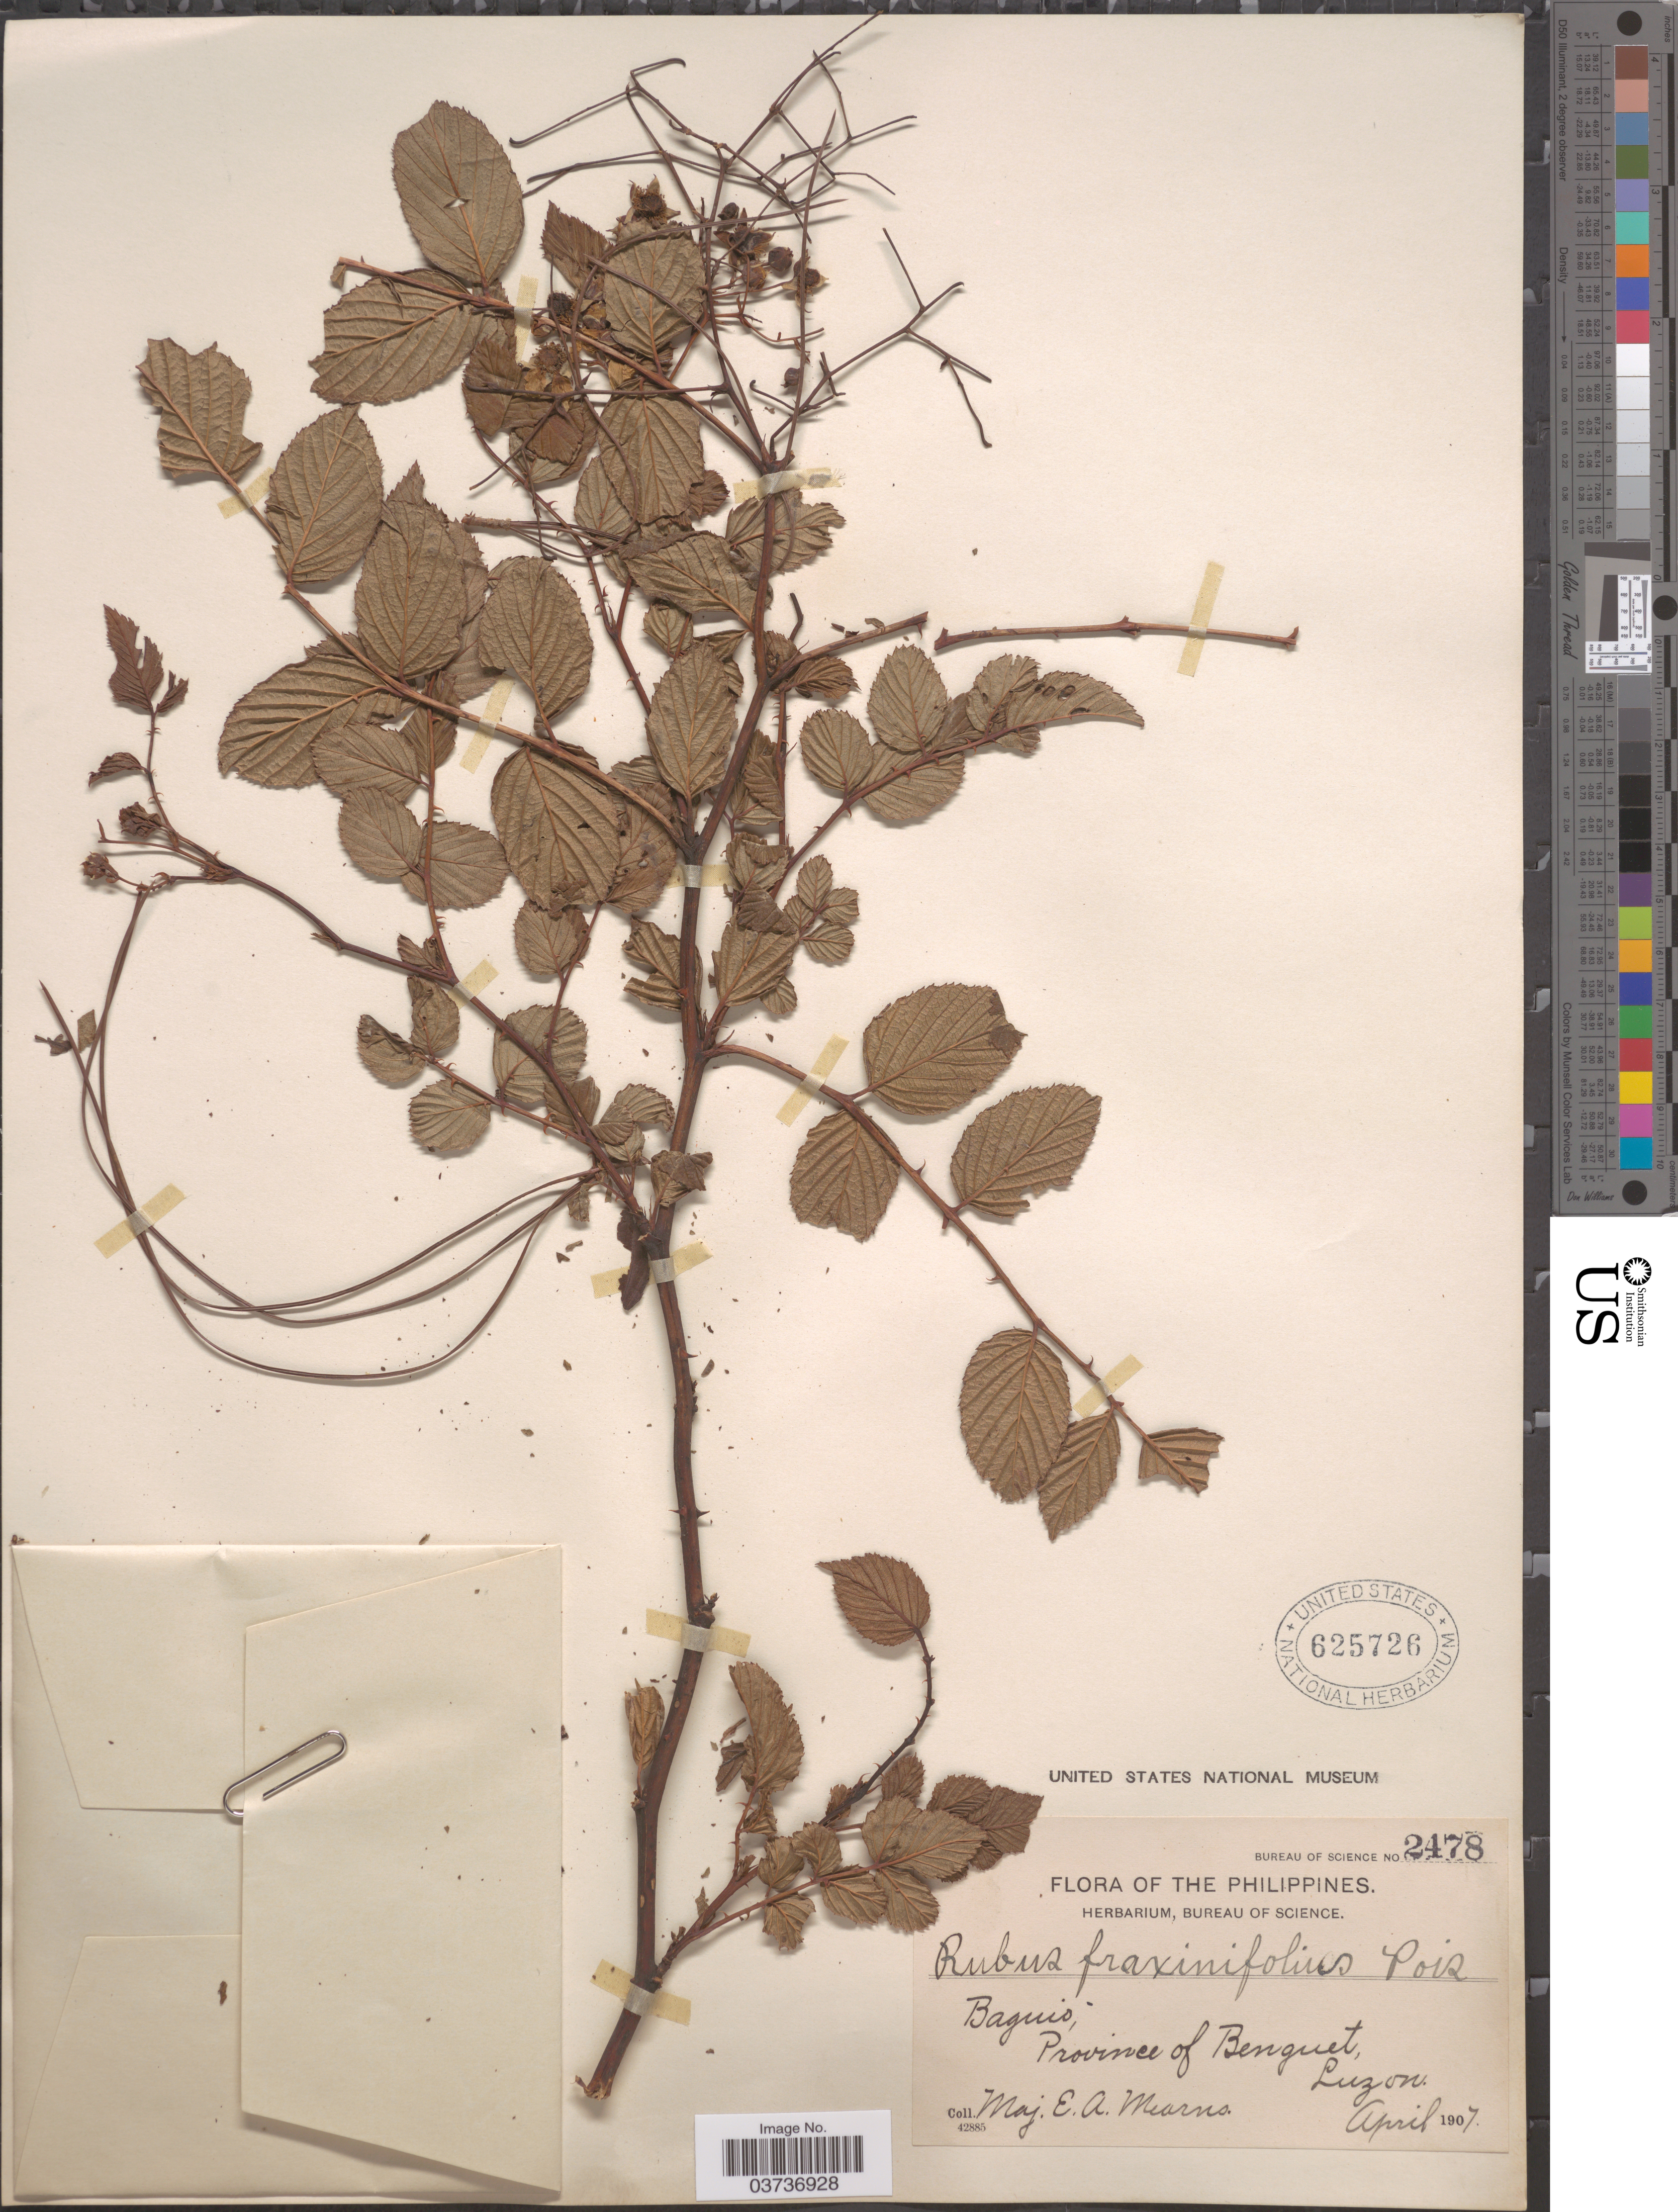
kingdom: Plantae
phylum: Tracheophyta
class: Magnoliopsida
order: Rosales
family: Rosaceae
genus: Rubus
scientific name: Rubus fraxinifolius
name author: Hayata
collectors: E. A. Mearns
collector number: Bureau of Science 2478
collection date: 1907-04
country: Philippines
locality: Baguio. Province of Benguet. Luzon.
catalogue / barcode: US 625726